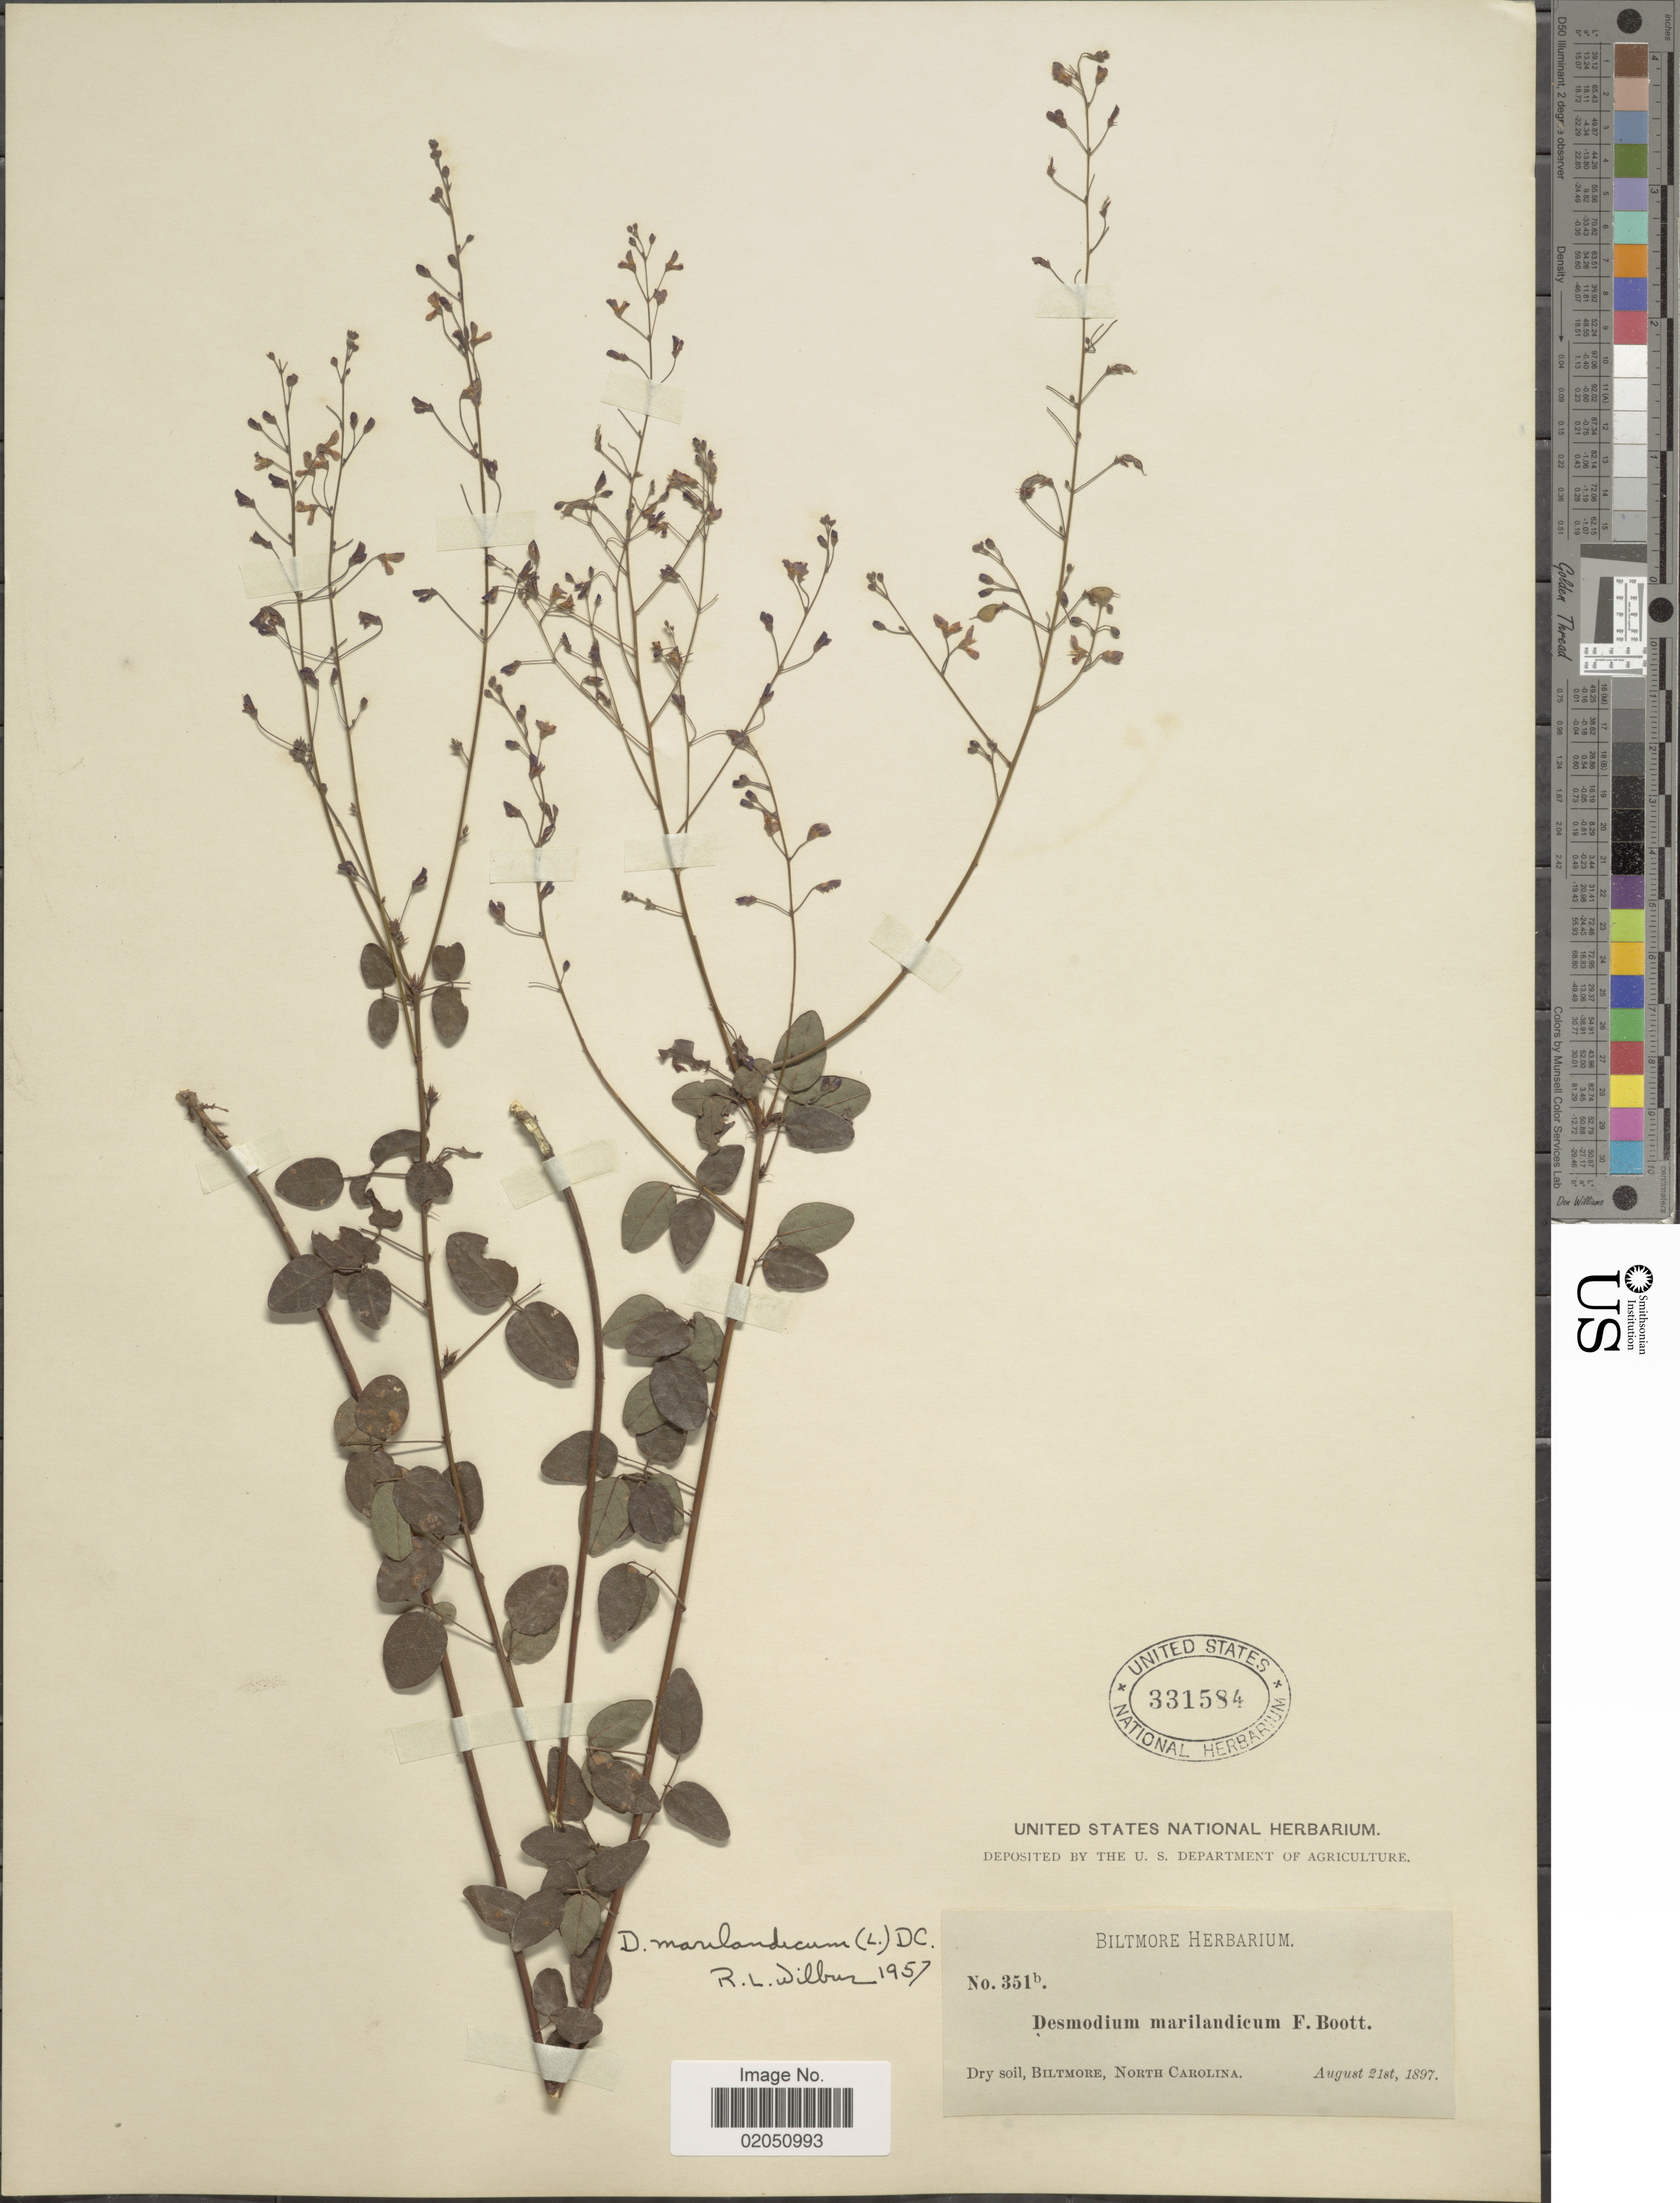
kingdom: Plantae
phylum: Tracheophyta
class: Magnoliopsida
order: Fabales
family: Fabaceae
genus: Desmodium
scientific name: Desmodium marilandicum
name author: Darl.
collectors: ex herb. Biltmore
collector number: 351b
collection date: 1897-08-21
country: United States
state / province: North Carolina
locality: Dry soil, Biltmore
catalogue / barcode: US 331584